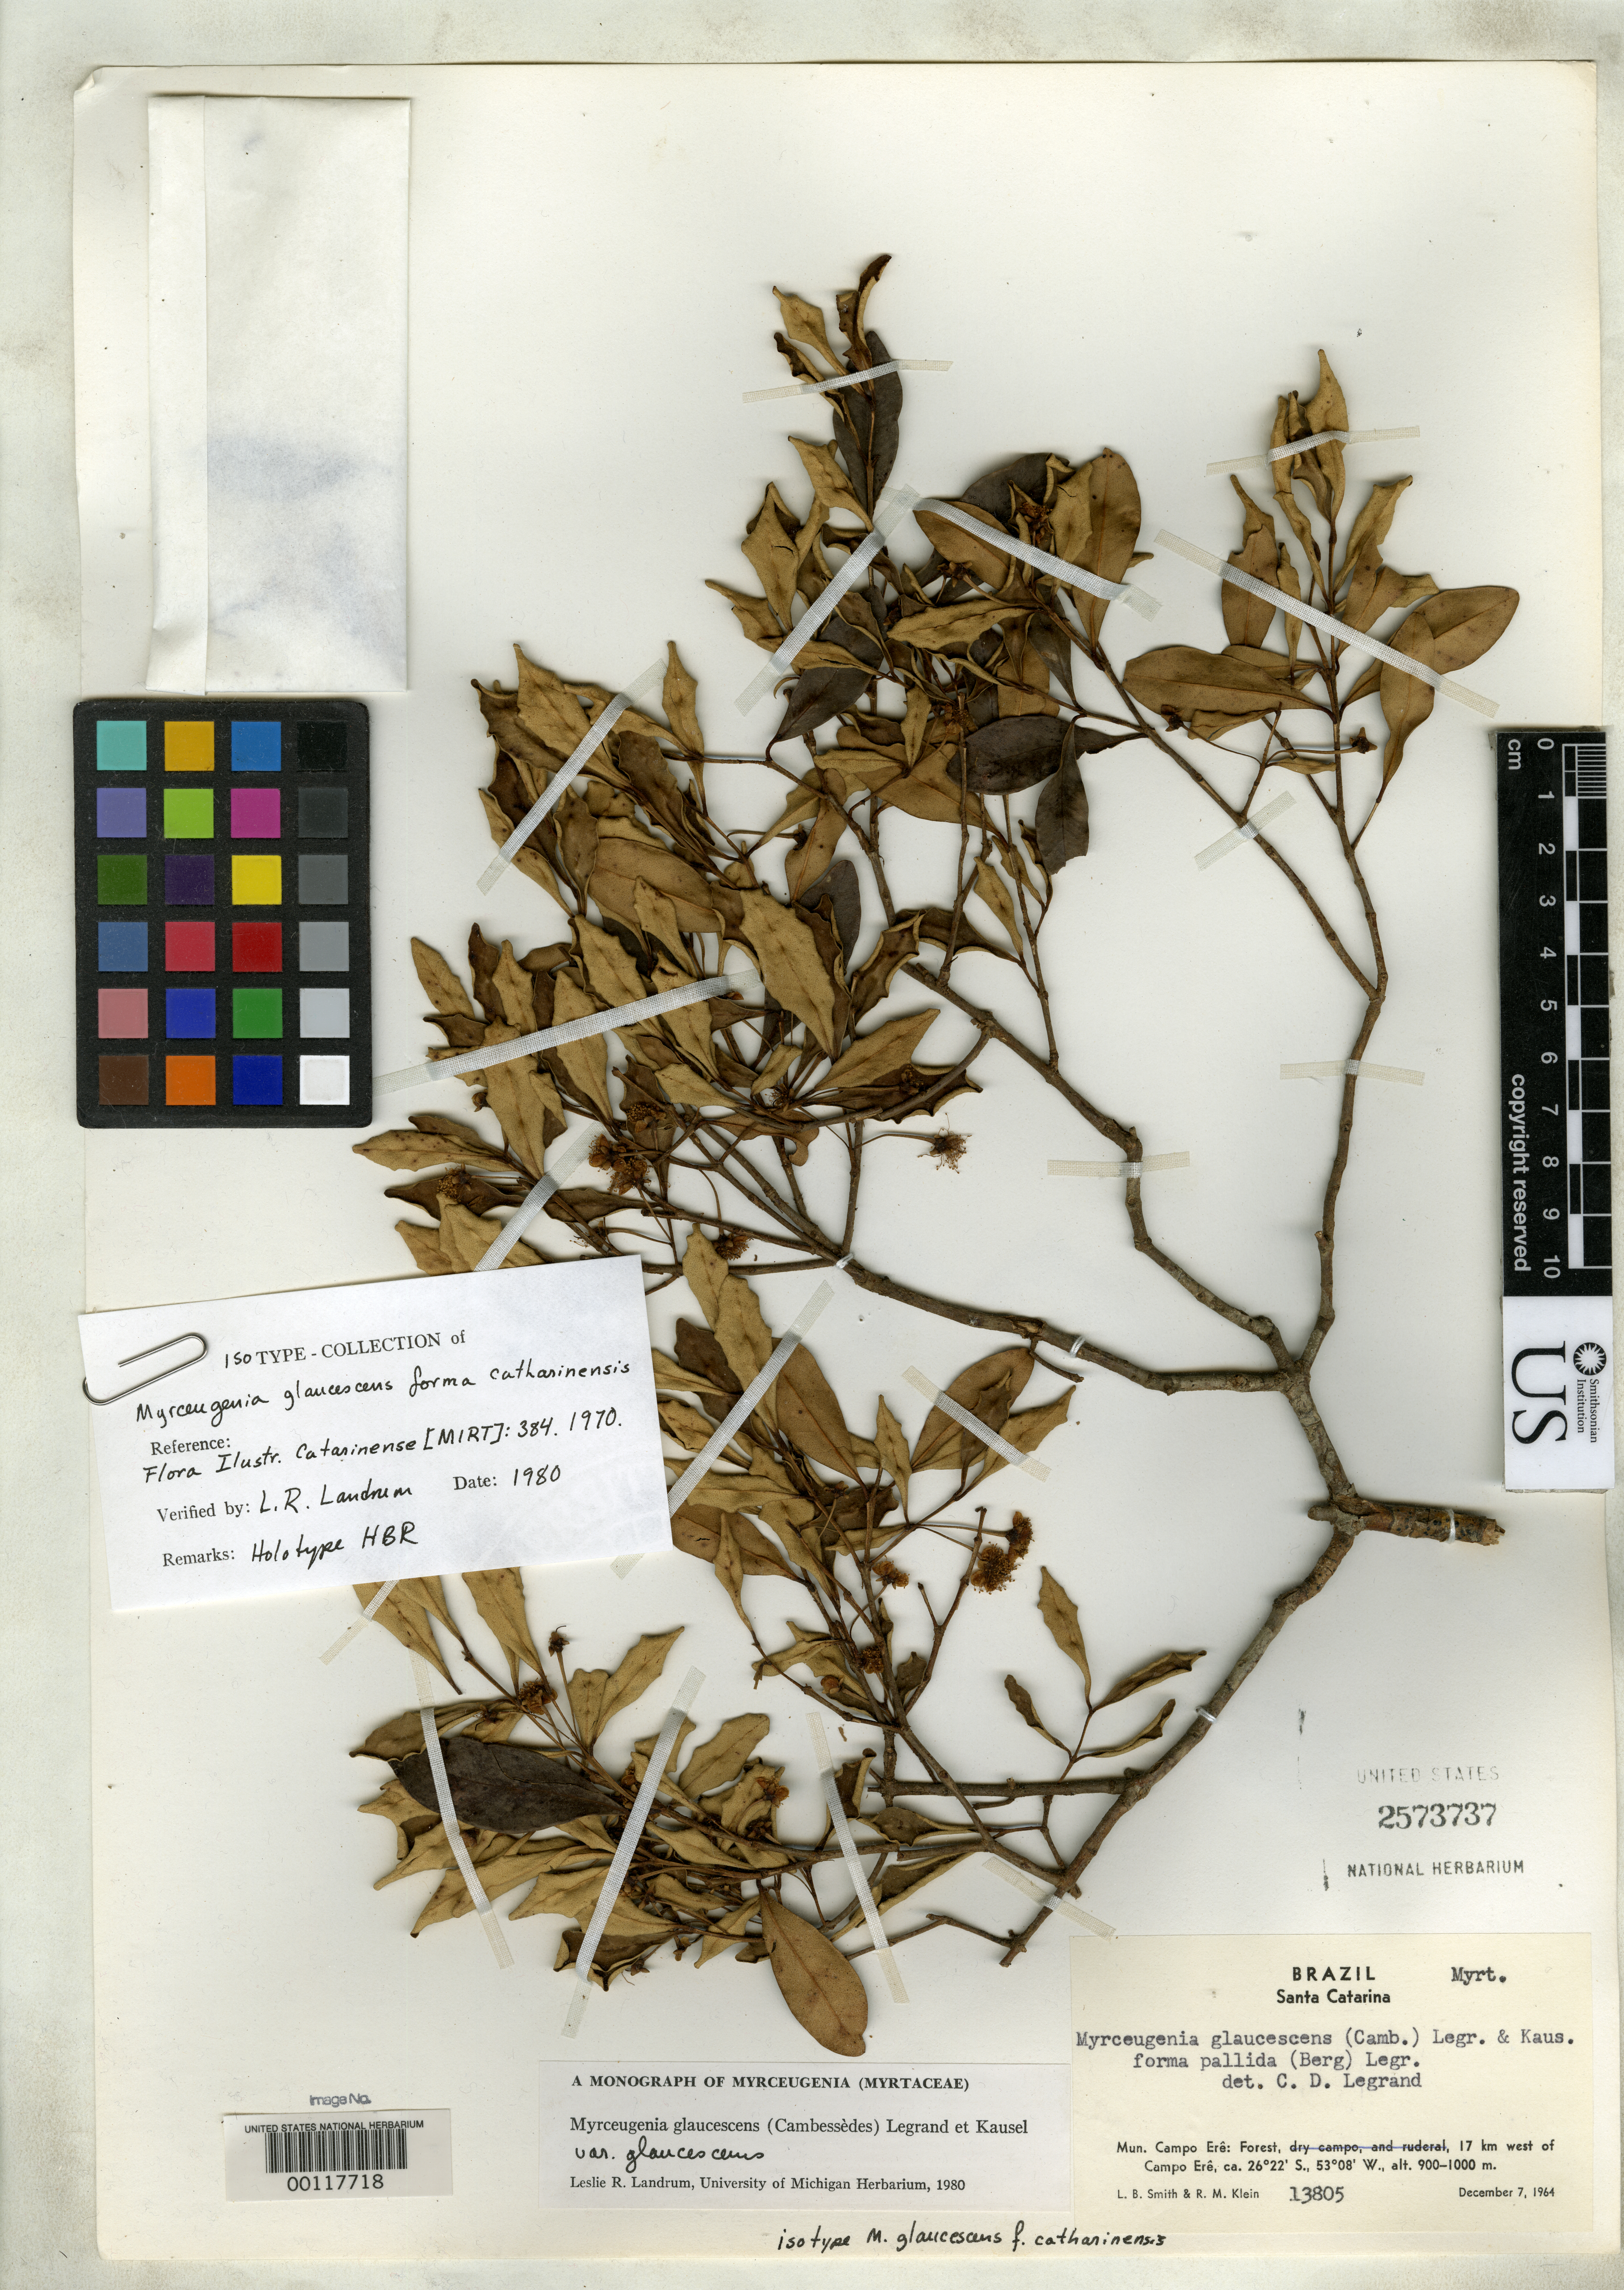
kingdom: Plantae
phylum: Tracheophyta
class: Magnoliopsida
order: Myrtales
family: Myrtaceae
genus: Myrceugenia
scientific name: Myrceugenia glaucescens f. catharinensis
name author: D. Legrand in D. Legrand & R.M. Klein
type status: Isotype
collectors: L. Smith & R. M. Klein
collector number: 13805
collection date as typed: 07 Dec 1964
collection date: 1964-12-07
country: Brazil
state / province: Santa Catarina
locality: West of Campo Ere.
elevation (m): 900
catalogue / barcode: US 2573737